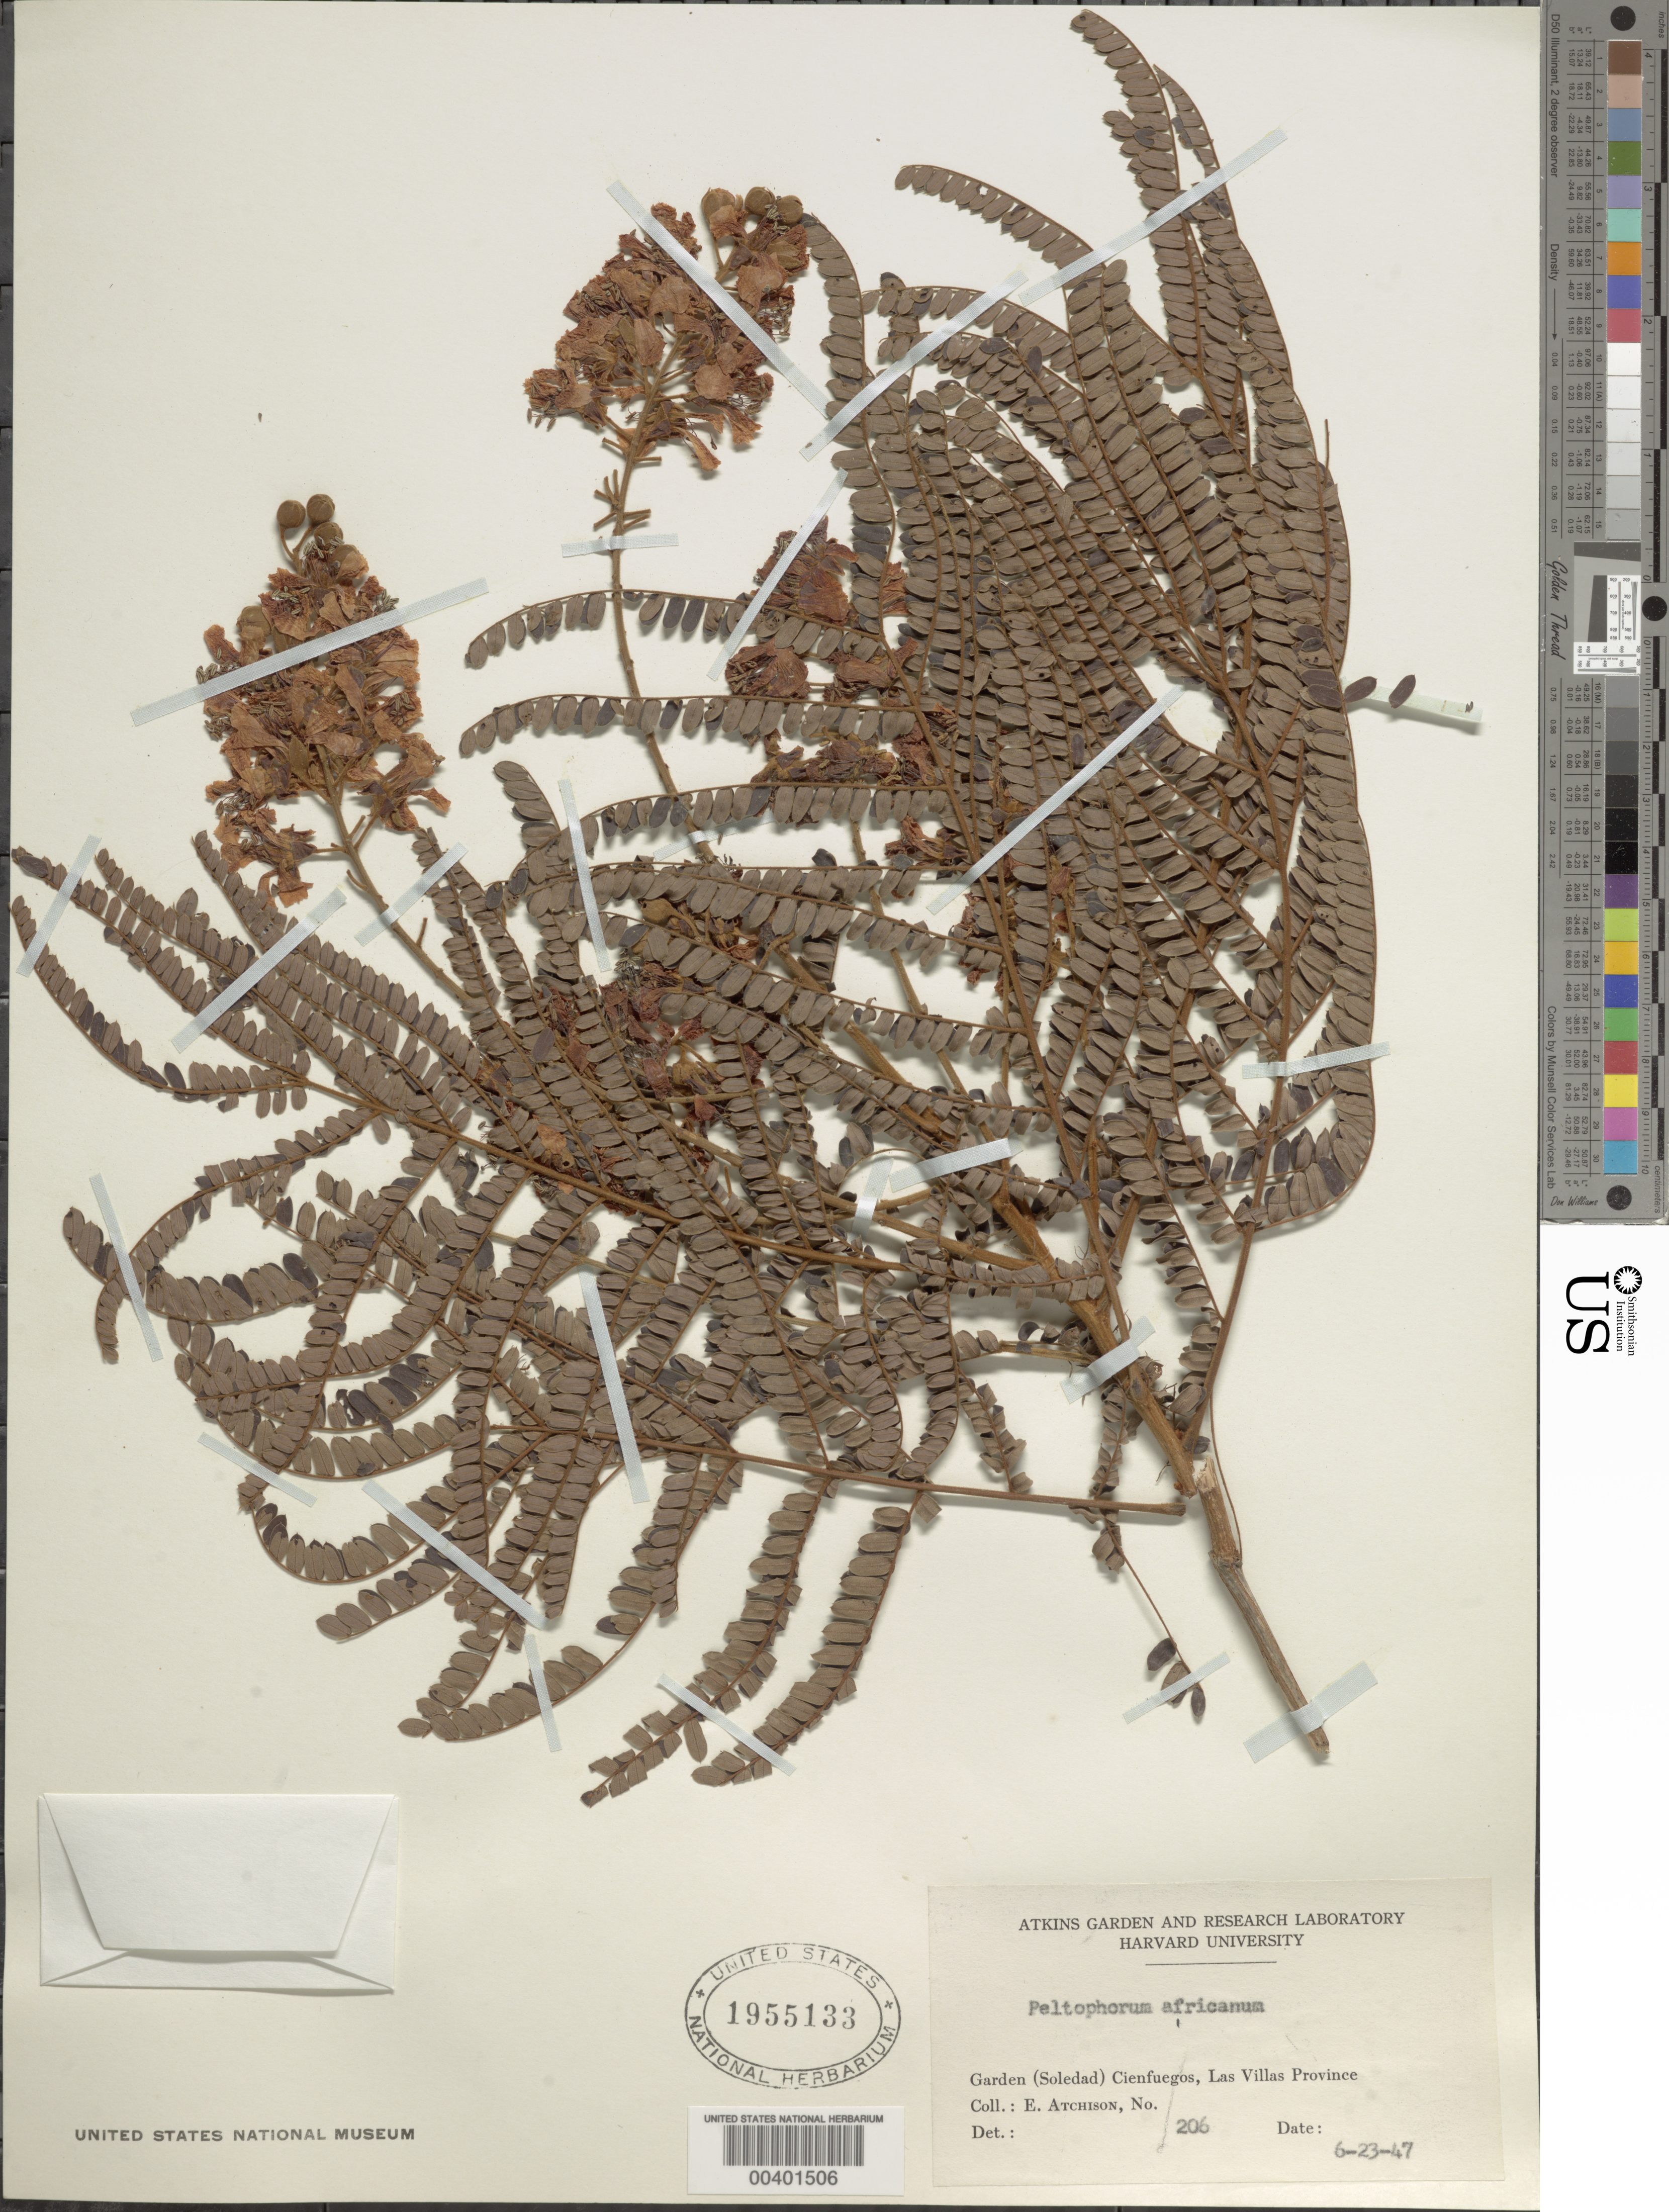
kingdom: Plantae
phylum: Tracheophyta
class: Magnoliopsida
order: Fabales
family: Fabaceae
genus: Peltophorum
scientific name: Peltophorum africanum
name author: Sond.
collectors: E. Atchison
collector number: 206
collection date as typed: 23 Jun 1947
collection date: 1947-06-23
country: Cuba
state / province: Las Villas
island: Greater Antilles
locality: Garden (soeldad) cienfuegos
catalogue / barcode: US 1955133